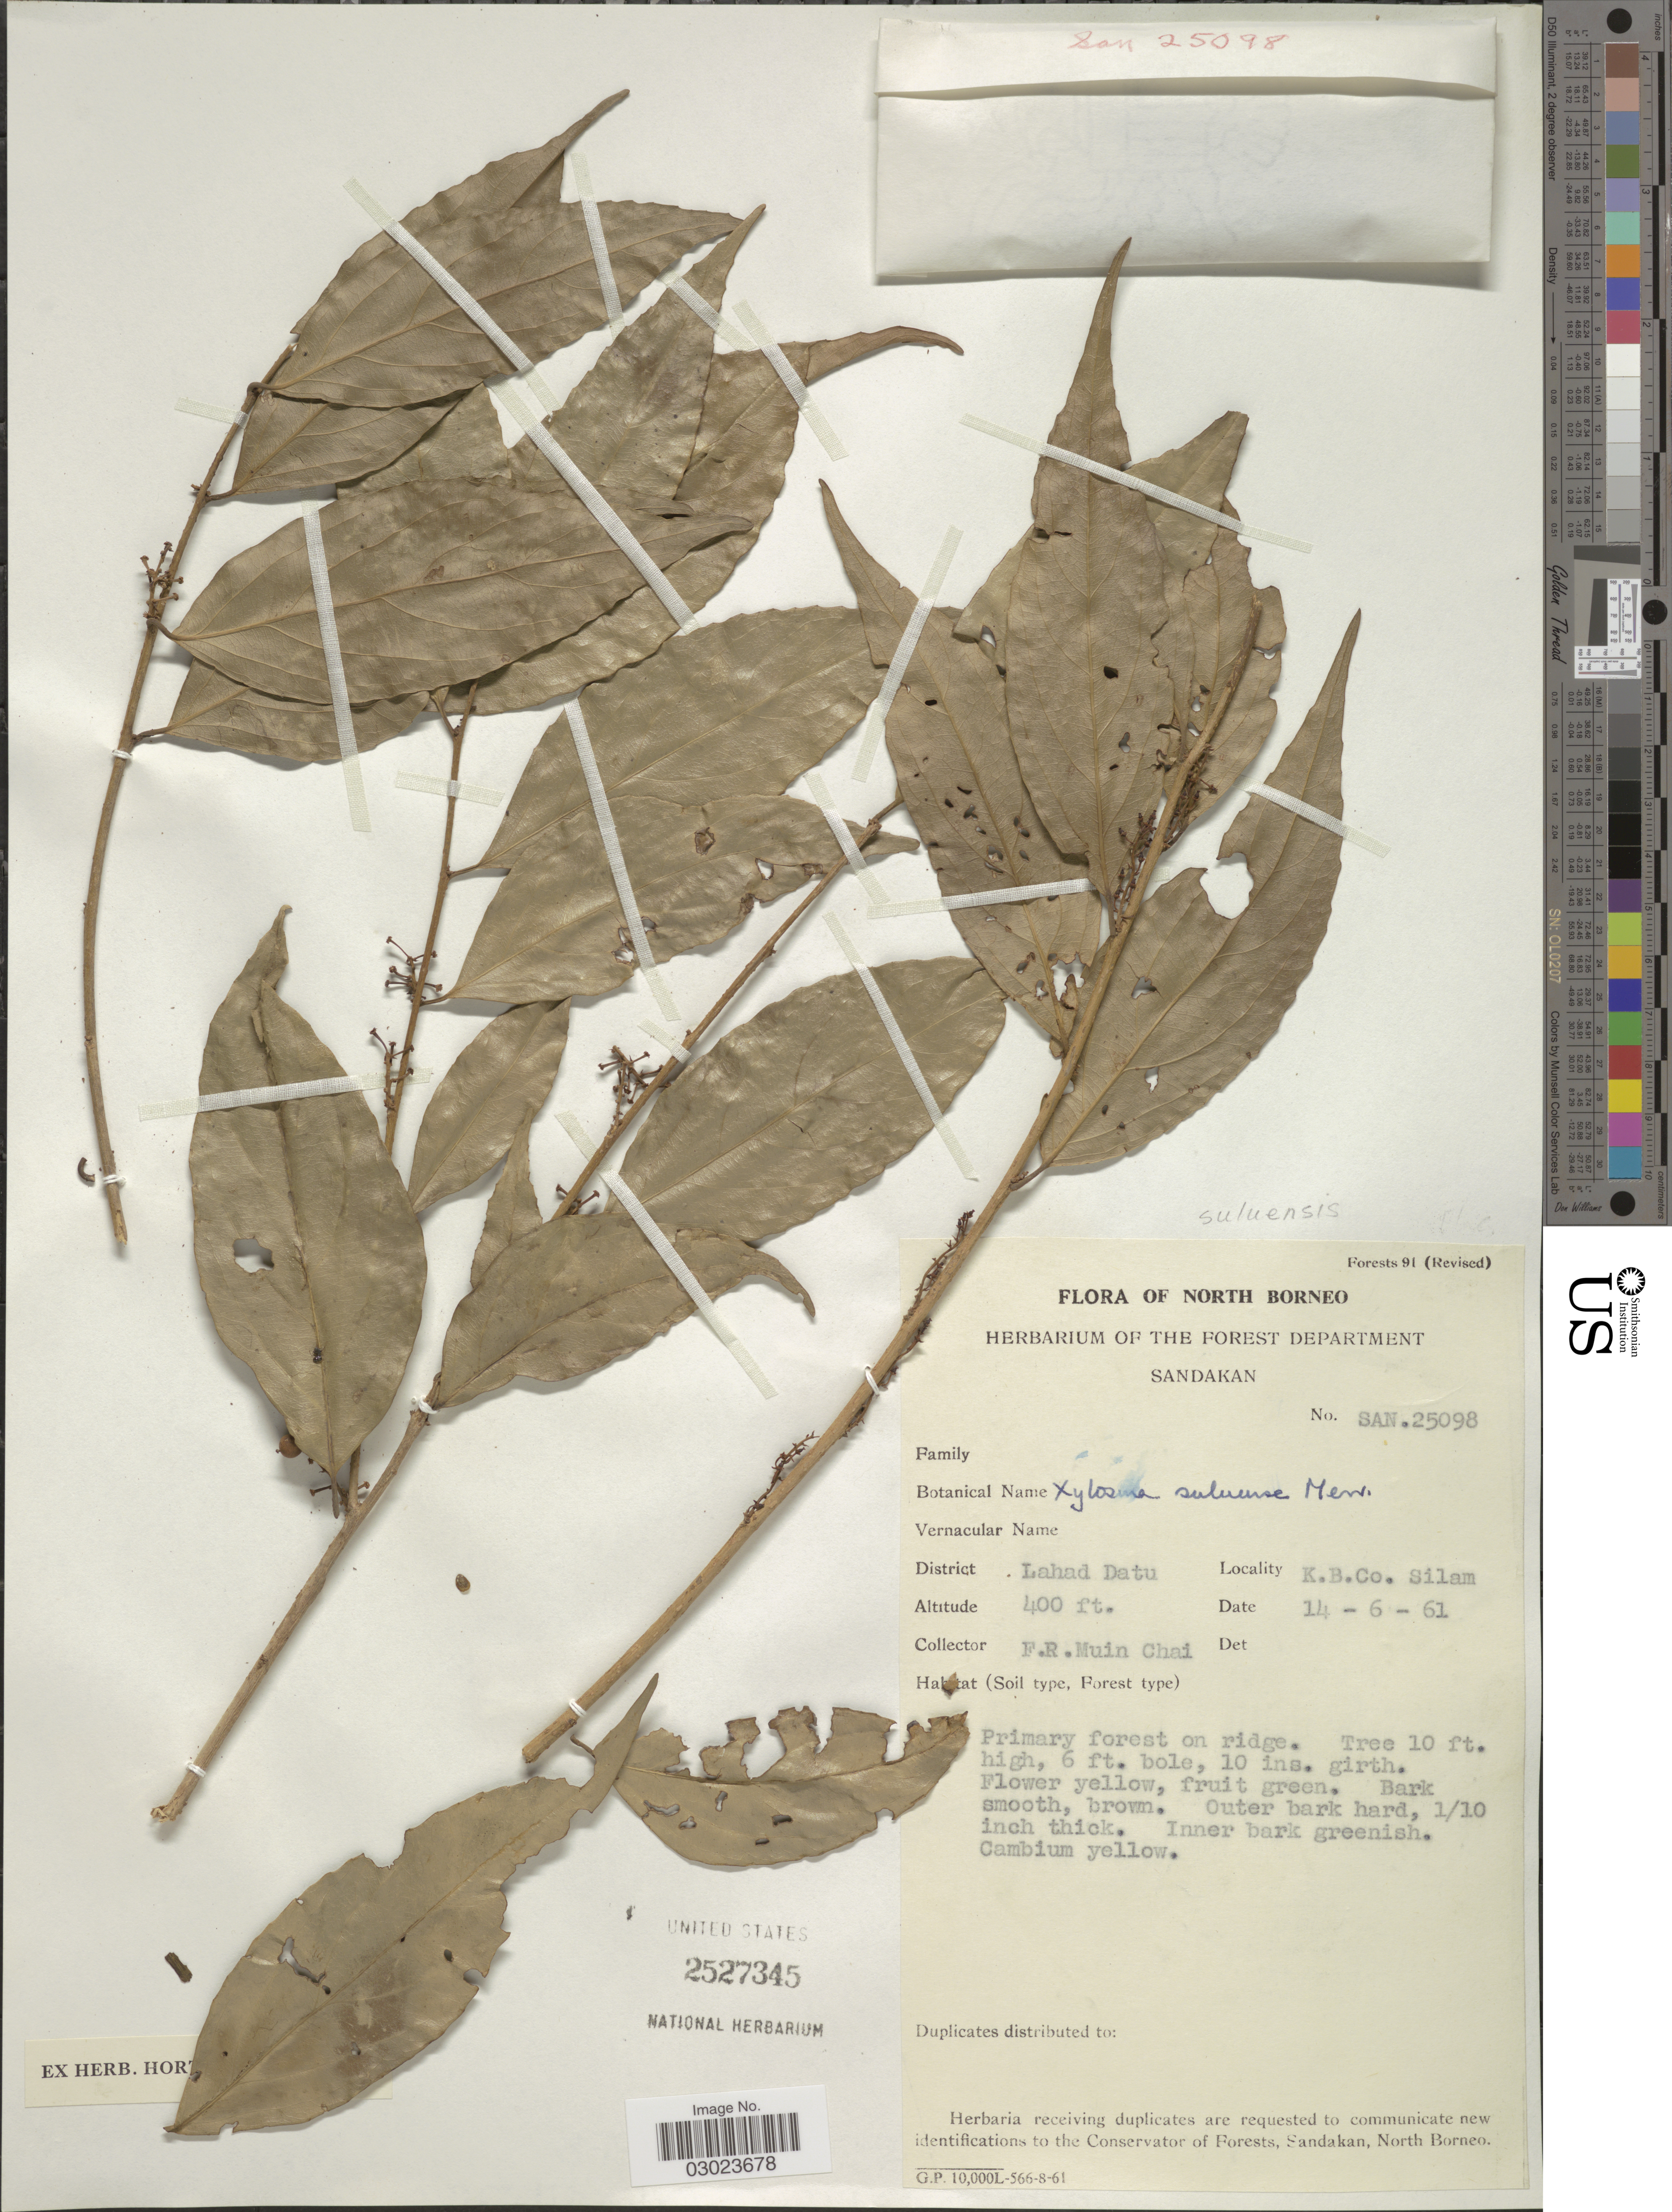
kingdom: Plantae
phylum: Tracheophyta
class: Magnoliopsida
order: Malpighiales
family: Salicaceae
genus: Xylosma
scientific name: Xylosma suluensis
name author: Merr.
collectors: Muin Chai. F. R.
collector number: SAN.25098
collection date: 1961-06-14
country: Malaysia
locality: North Borneo. District Lahad Datu. K.B. Co. Silam.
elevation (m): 122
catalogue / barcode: US 2527345